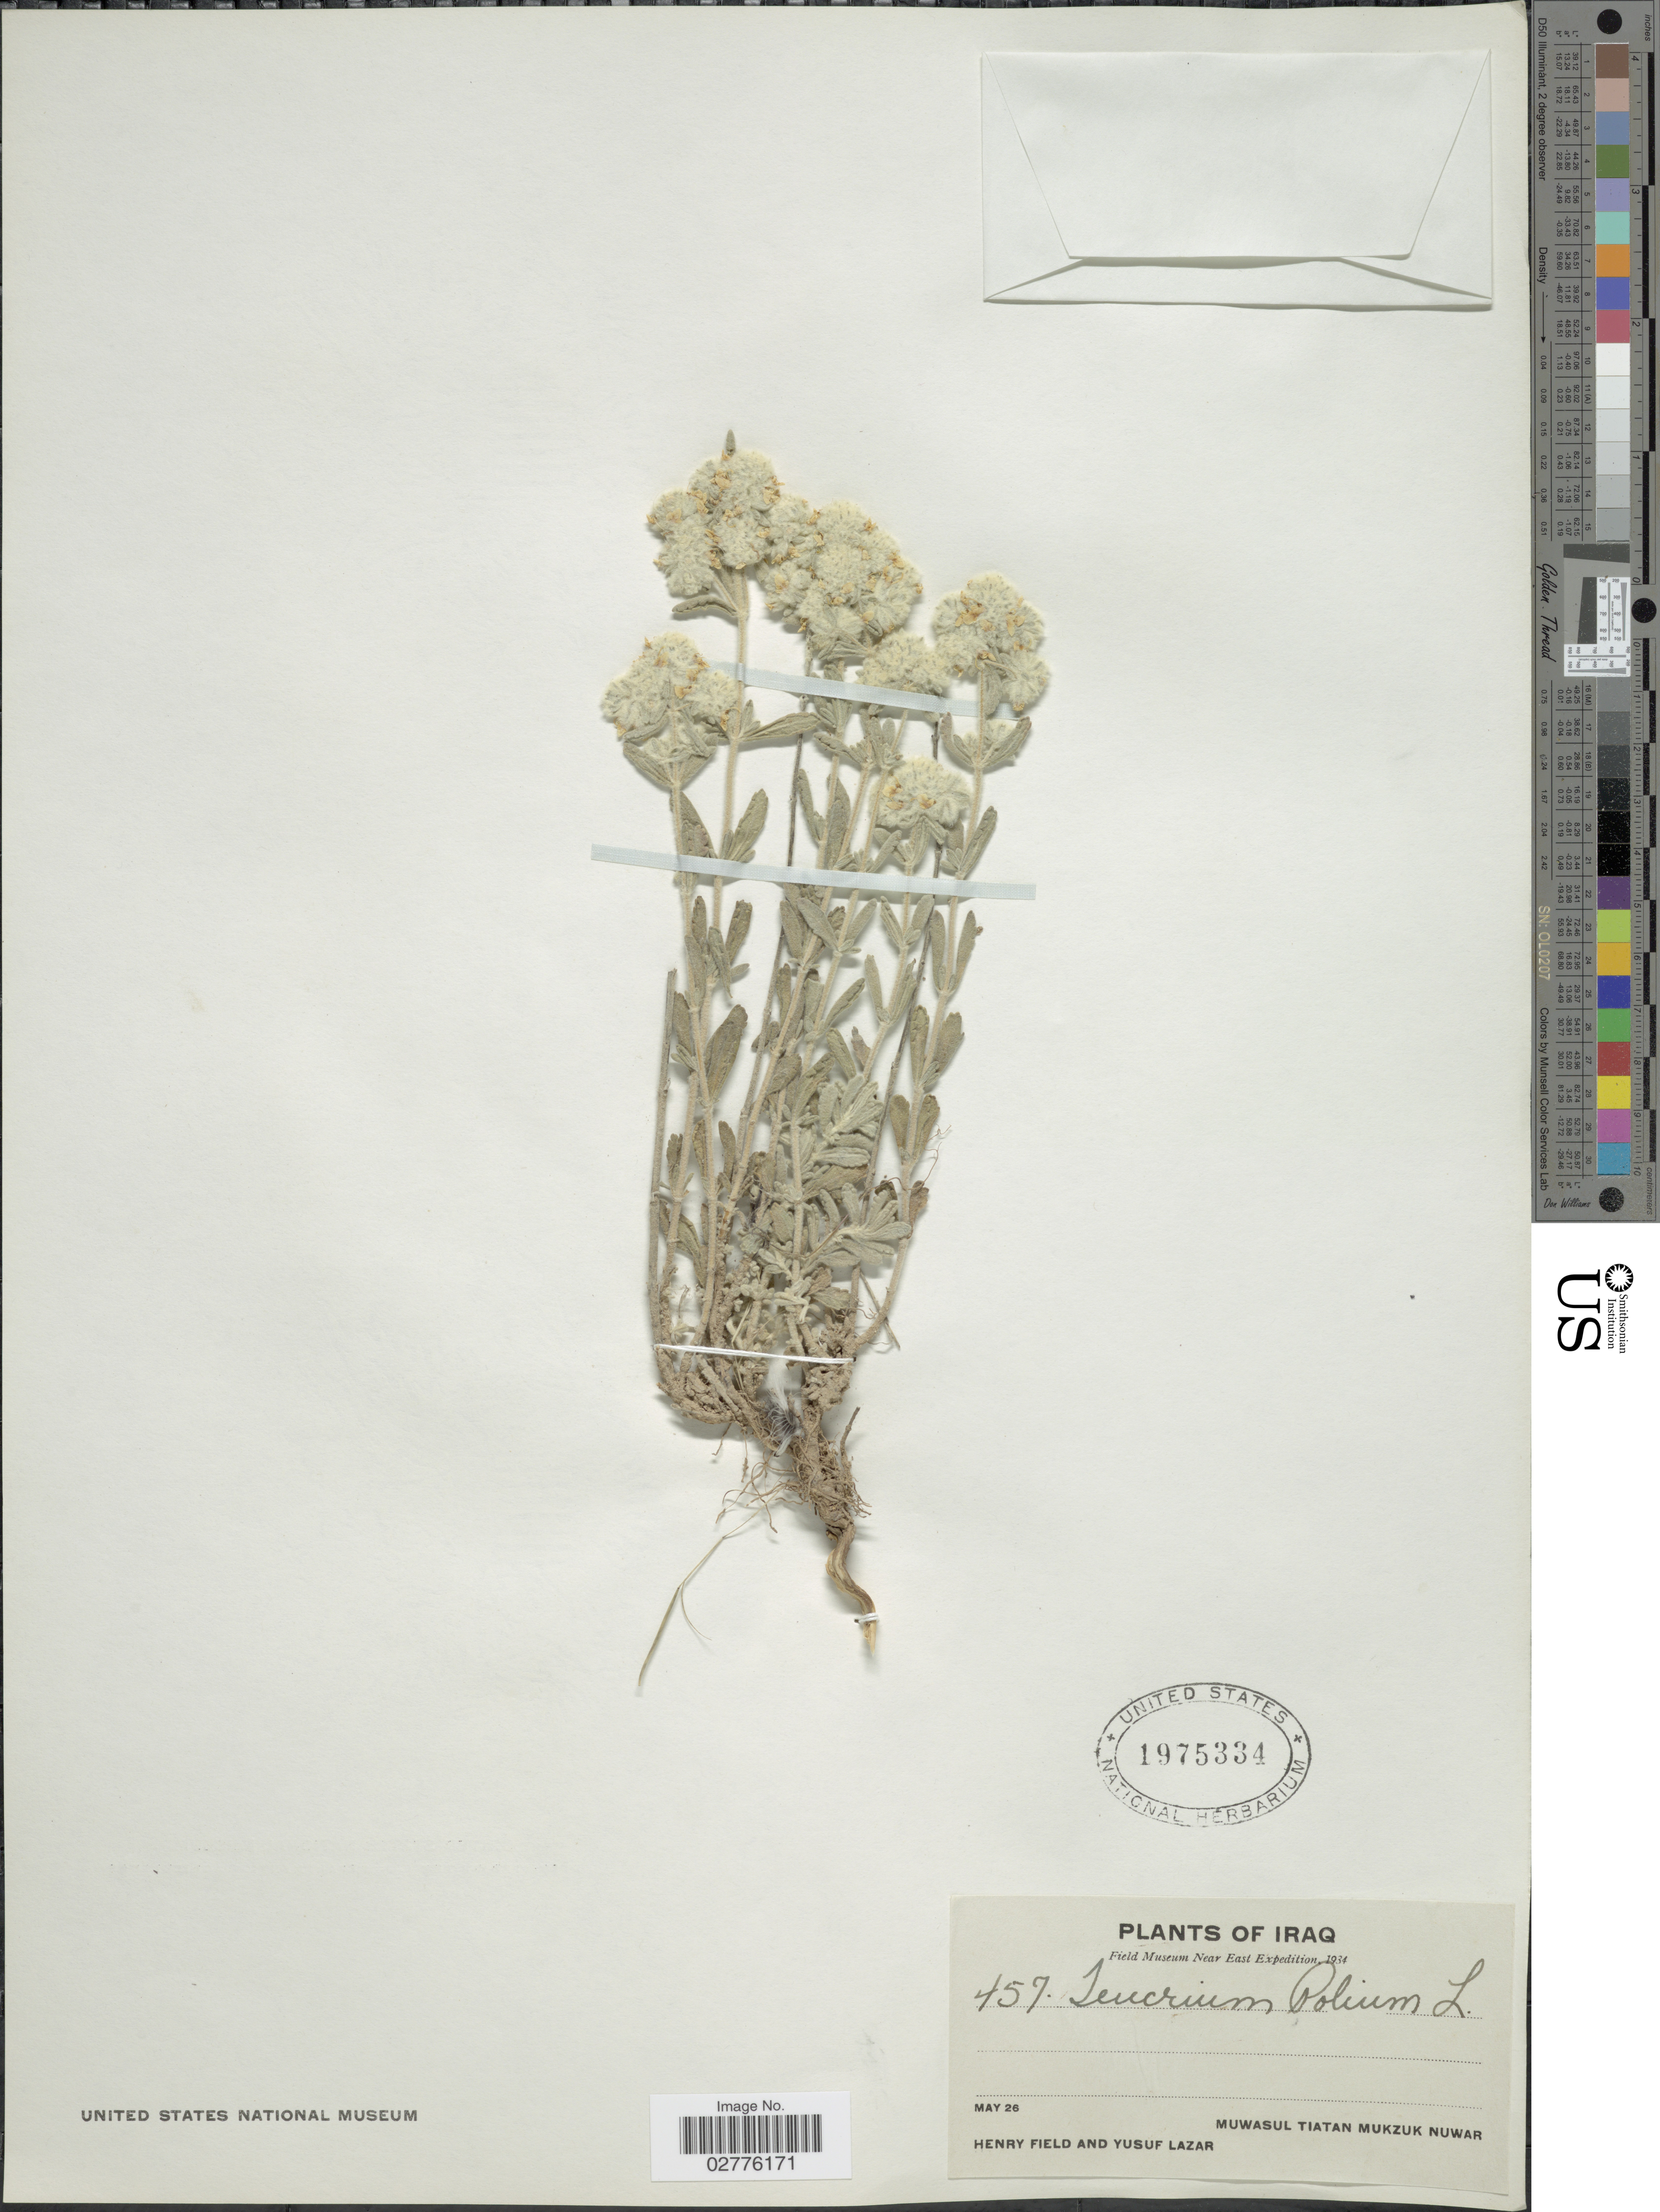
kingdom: Plantae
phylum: Tracheophyta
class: Magnoliopsida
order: Lamiales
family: Lamiaceae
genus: Teucrium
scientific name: Teucrium polium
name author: L.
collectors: H. Field & Y. Lazar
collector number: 457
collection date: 1934-05-26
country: Iraq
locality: Muwasul Tiatan Mukzuk Nuwar.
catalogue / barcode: US 1975334